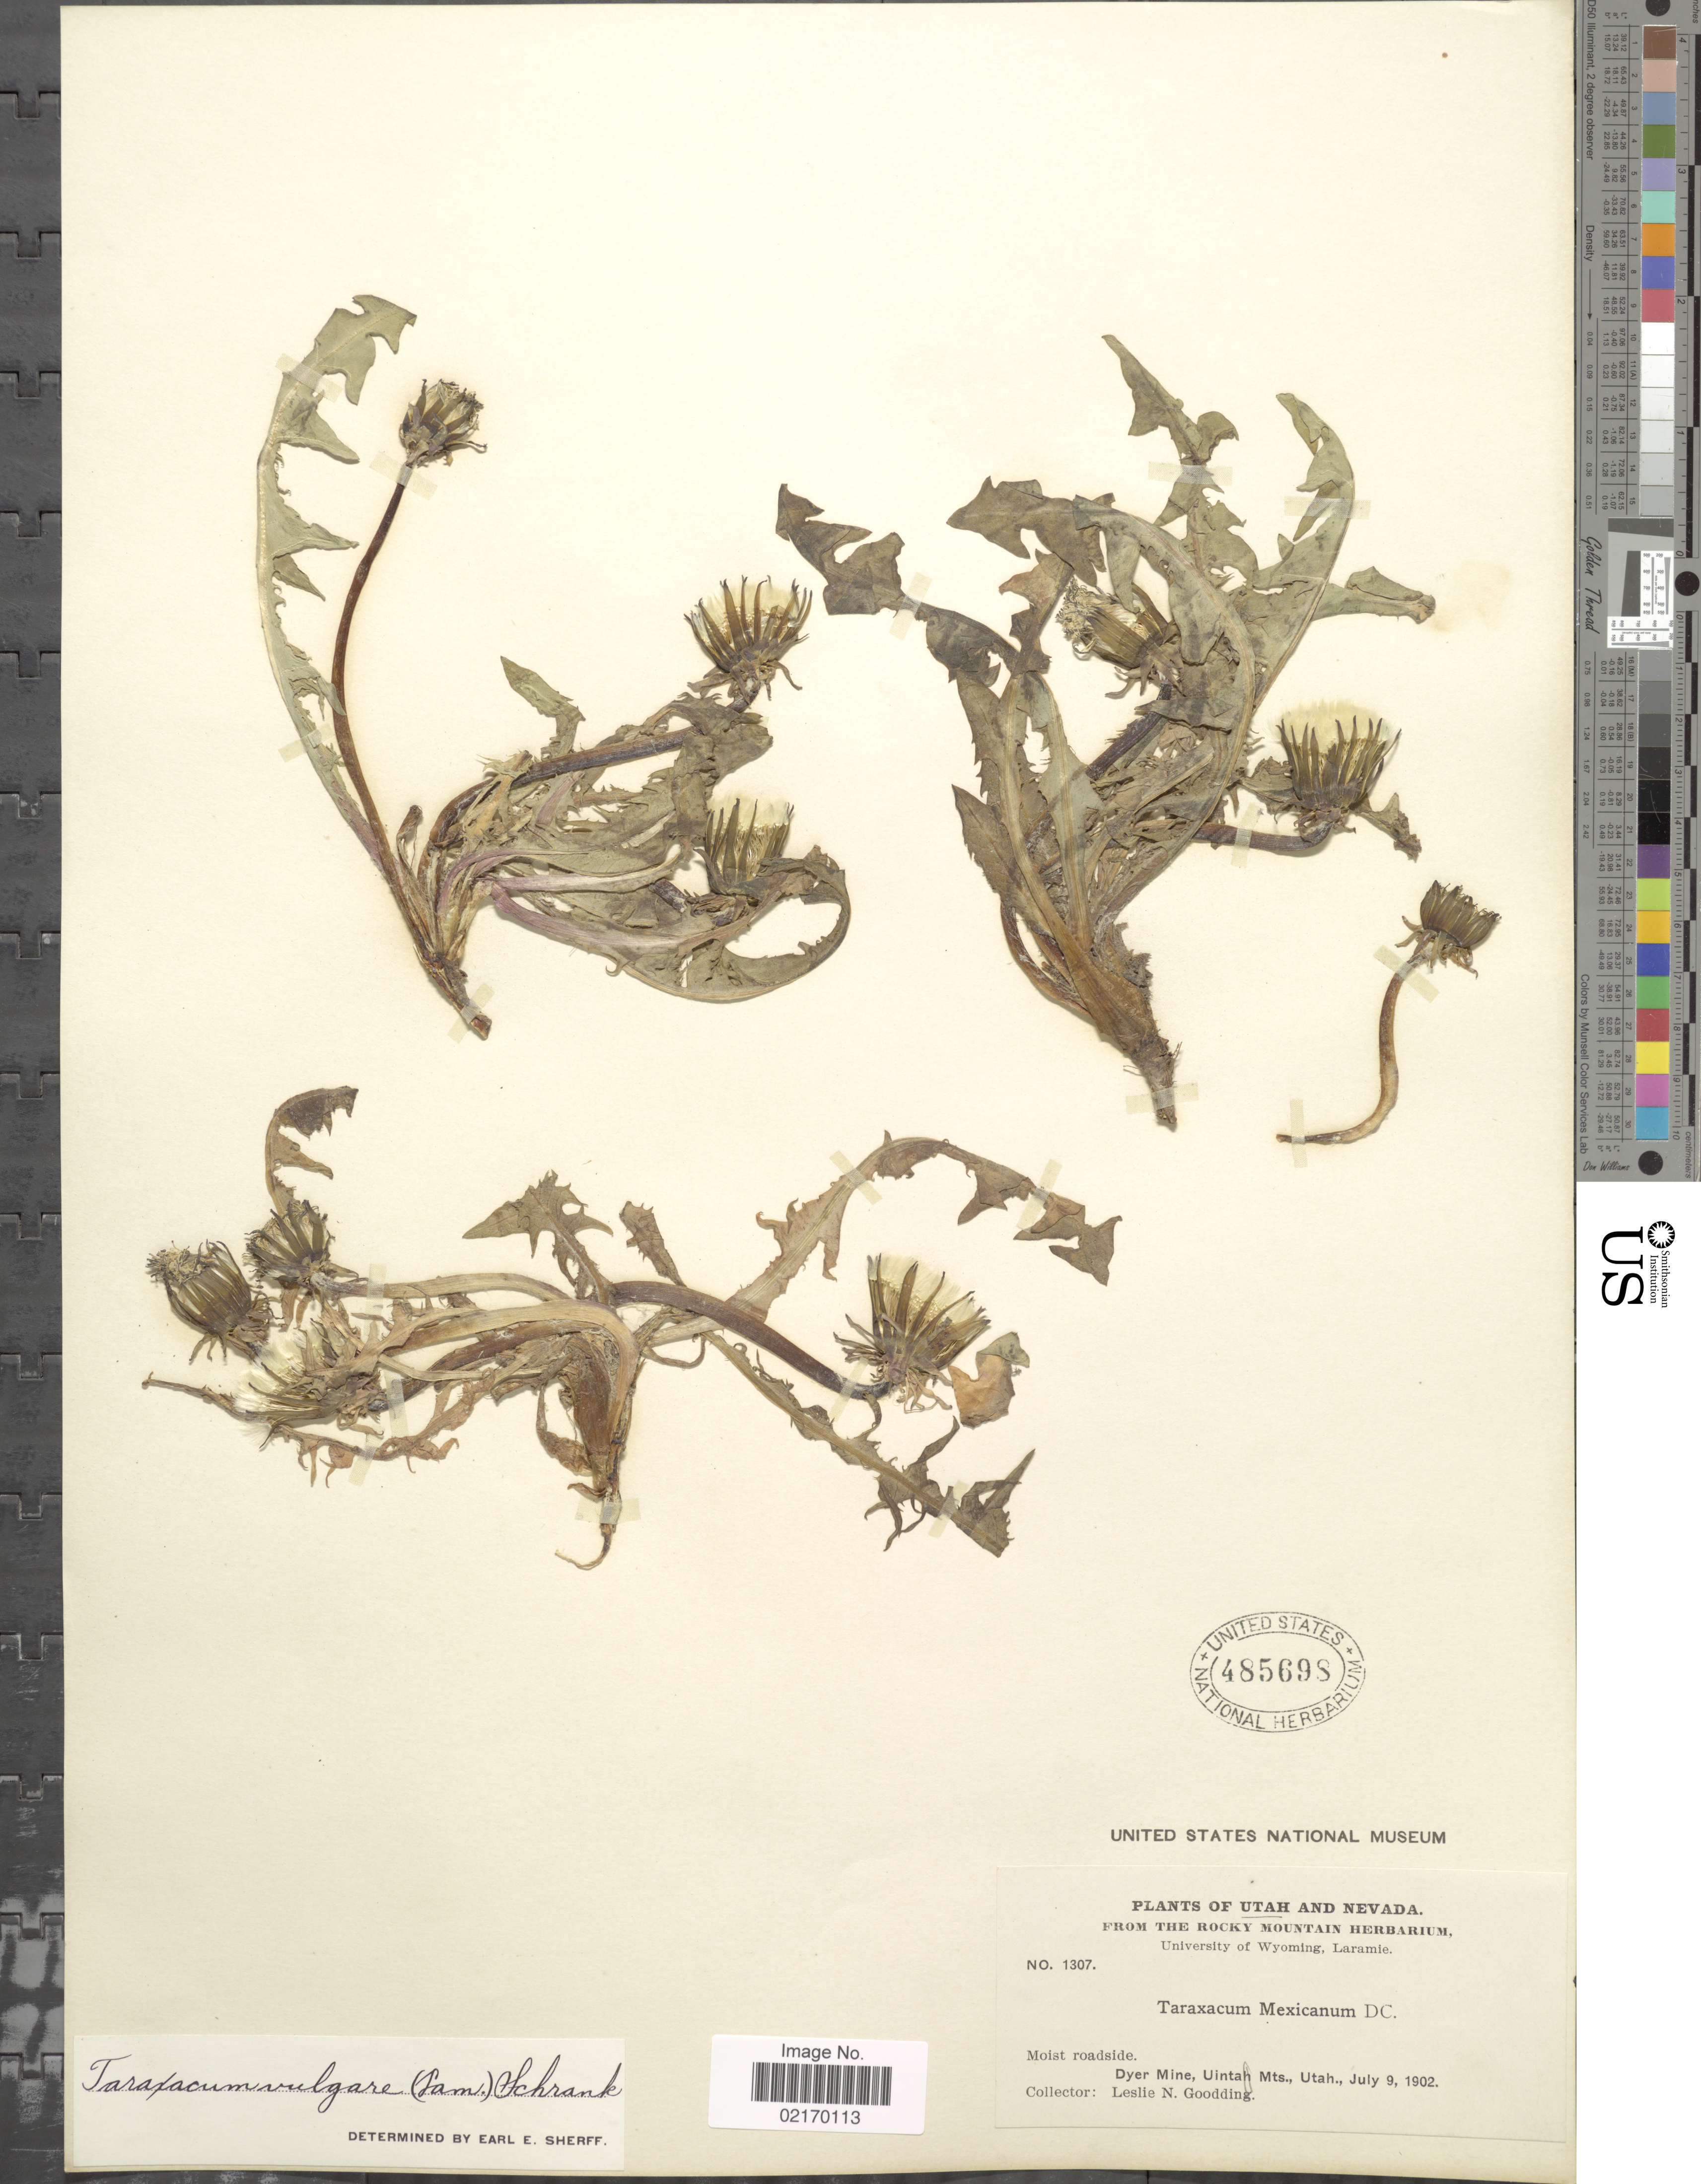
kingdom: Plantae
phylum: Tracheophyta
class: Magnoliopsida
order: Asterales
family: Asteraceae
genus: Taraxacum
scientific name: Taraxacum officinale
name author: G.H. Weber ex F.H. Wigg.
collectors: L. N. Goodding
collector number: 1307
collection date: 1902-07-09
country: United States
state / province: Utah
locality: Moist roadside, Dyer Mine, Uintah Mts.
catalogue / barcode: US 485698